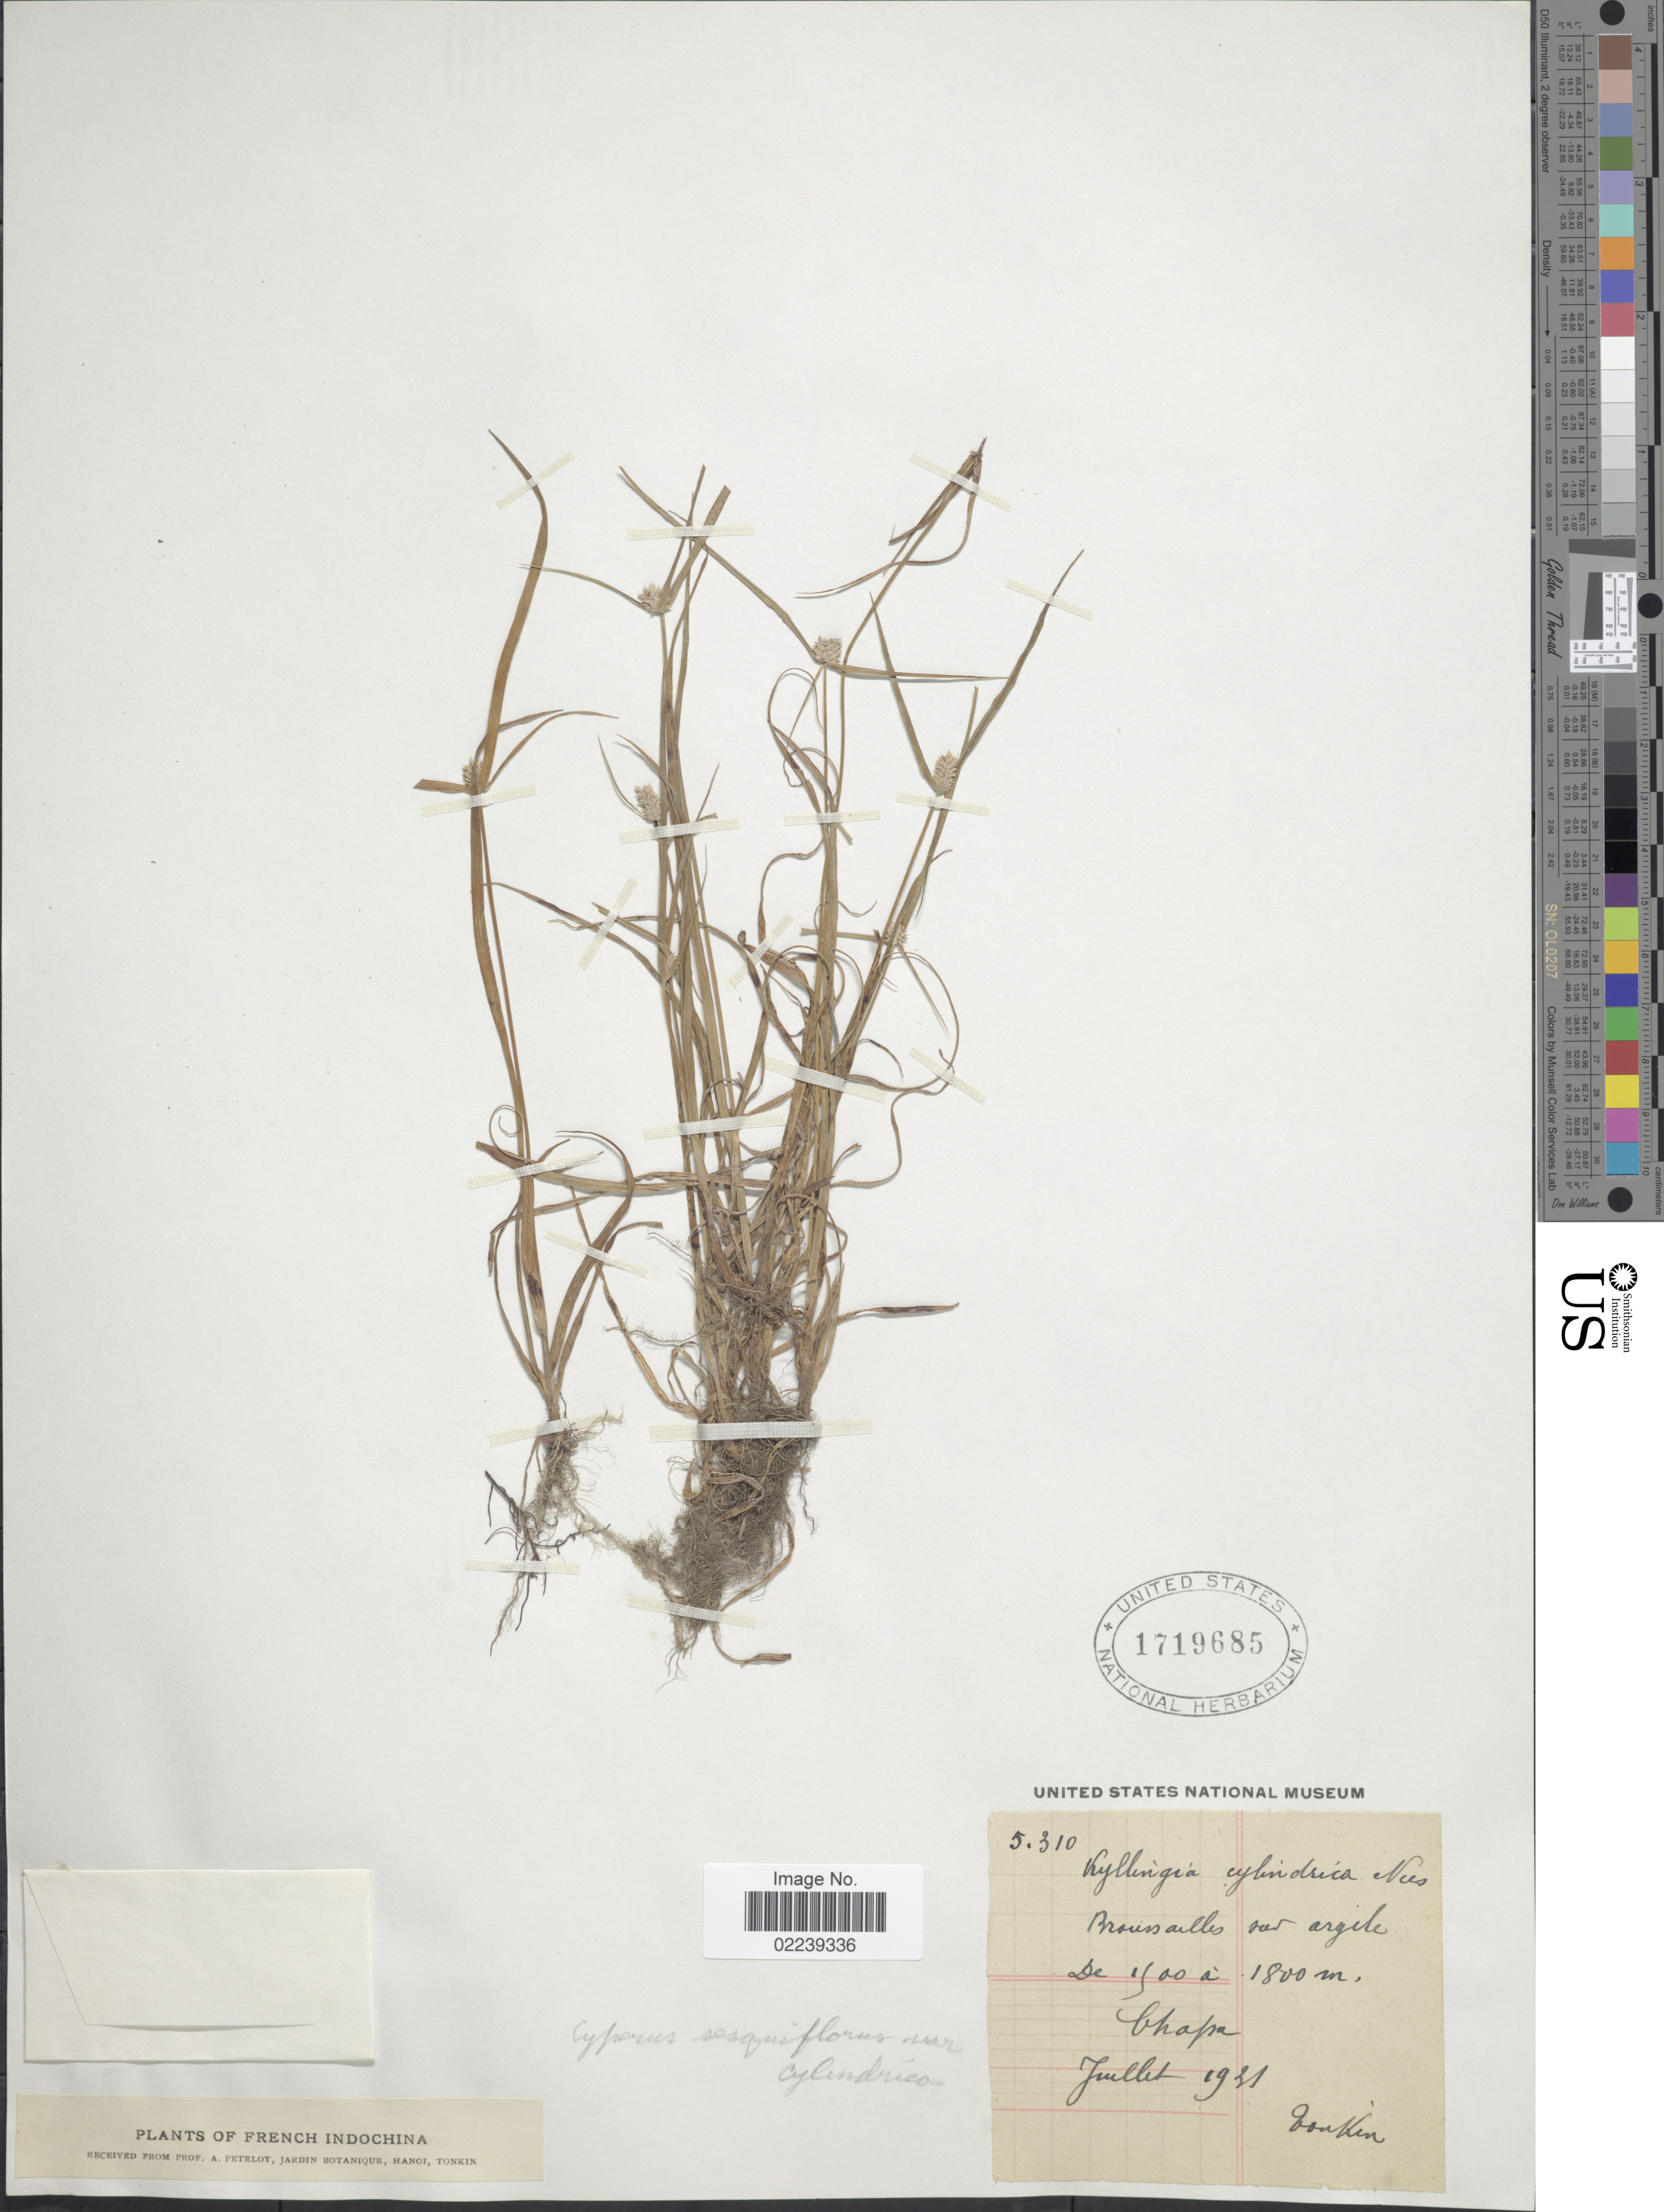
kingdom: Plantae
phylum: Tracheophyta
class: Liliopsida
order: Poales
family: Cyperaceae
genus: Cyperus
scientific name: Cyperus sesquiflorus subsp. cylindricus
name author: (Nees) T. Koyama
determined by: Strong, M. T., (US), Smithsonian Institution - National Museum of Natural History (UNITED STATES)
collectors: A. Petelot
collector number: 5310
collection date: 1931-07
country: Vietnam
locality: Tonkin. French Indochina, Chapa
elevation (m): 1800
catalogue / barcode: US 1719685